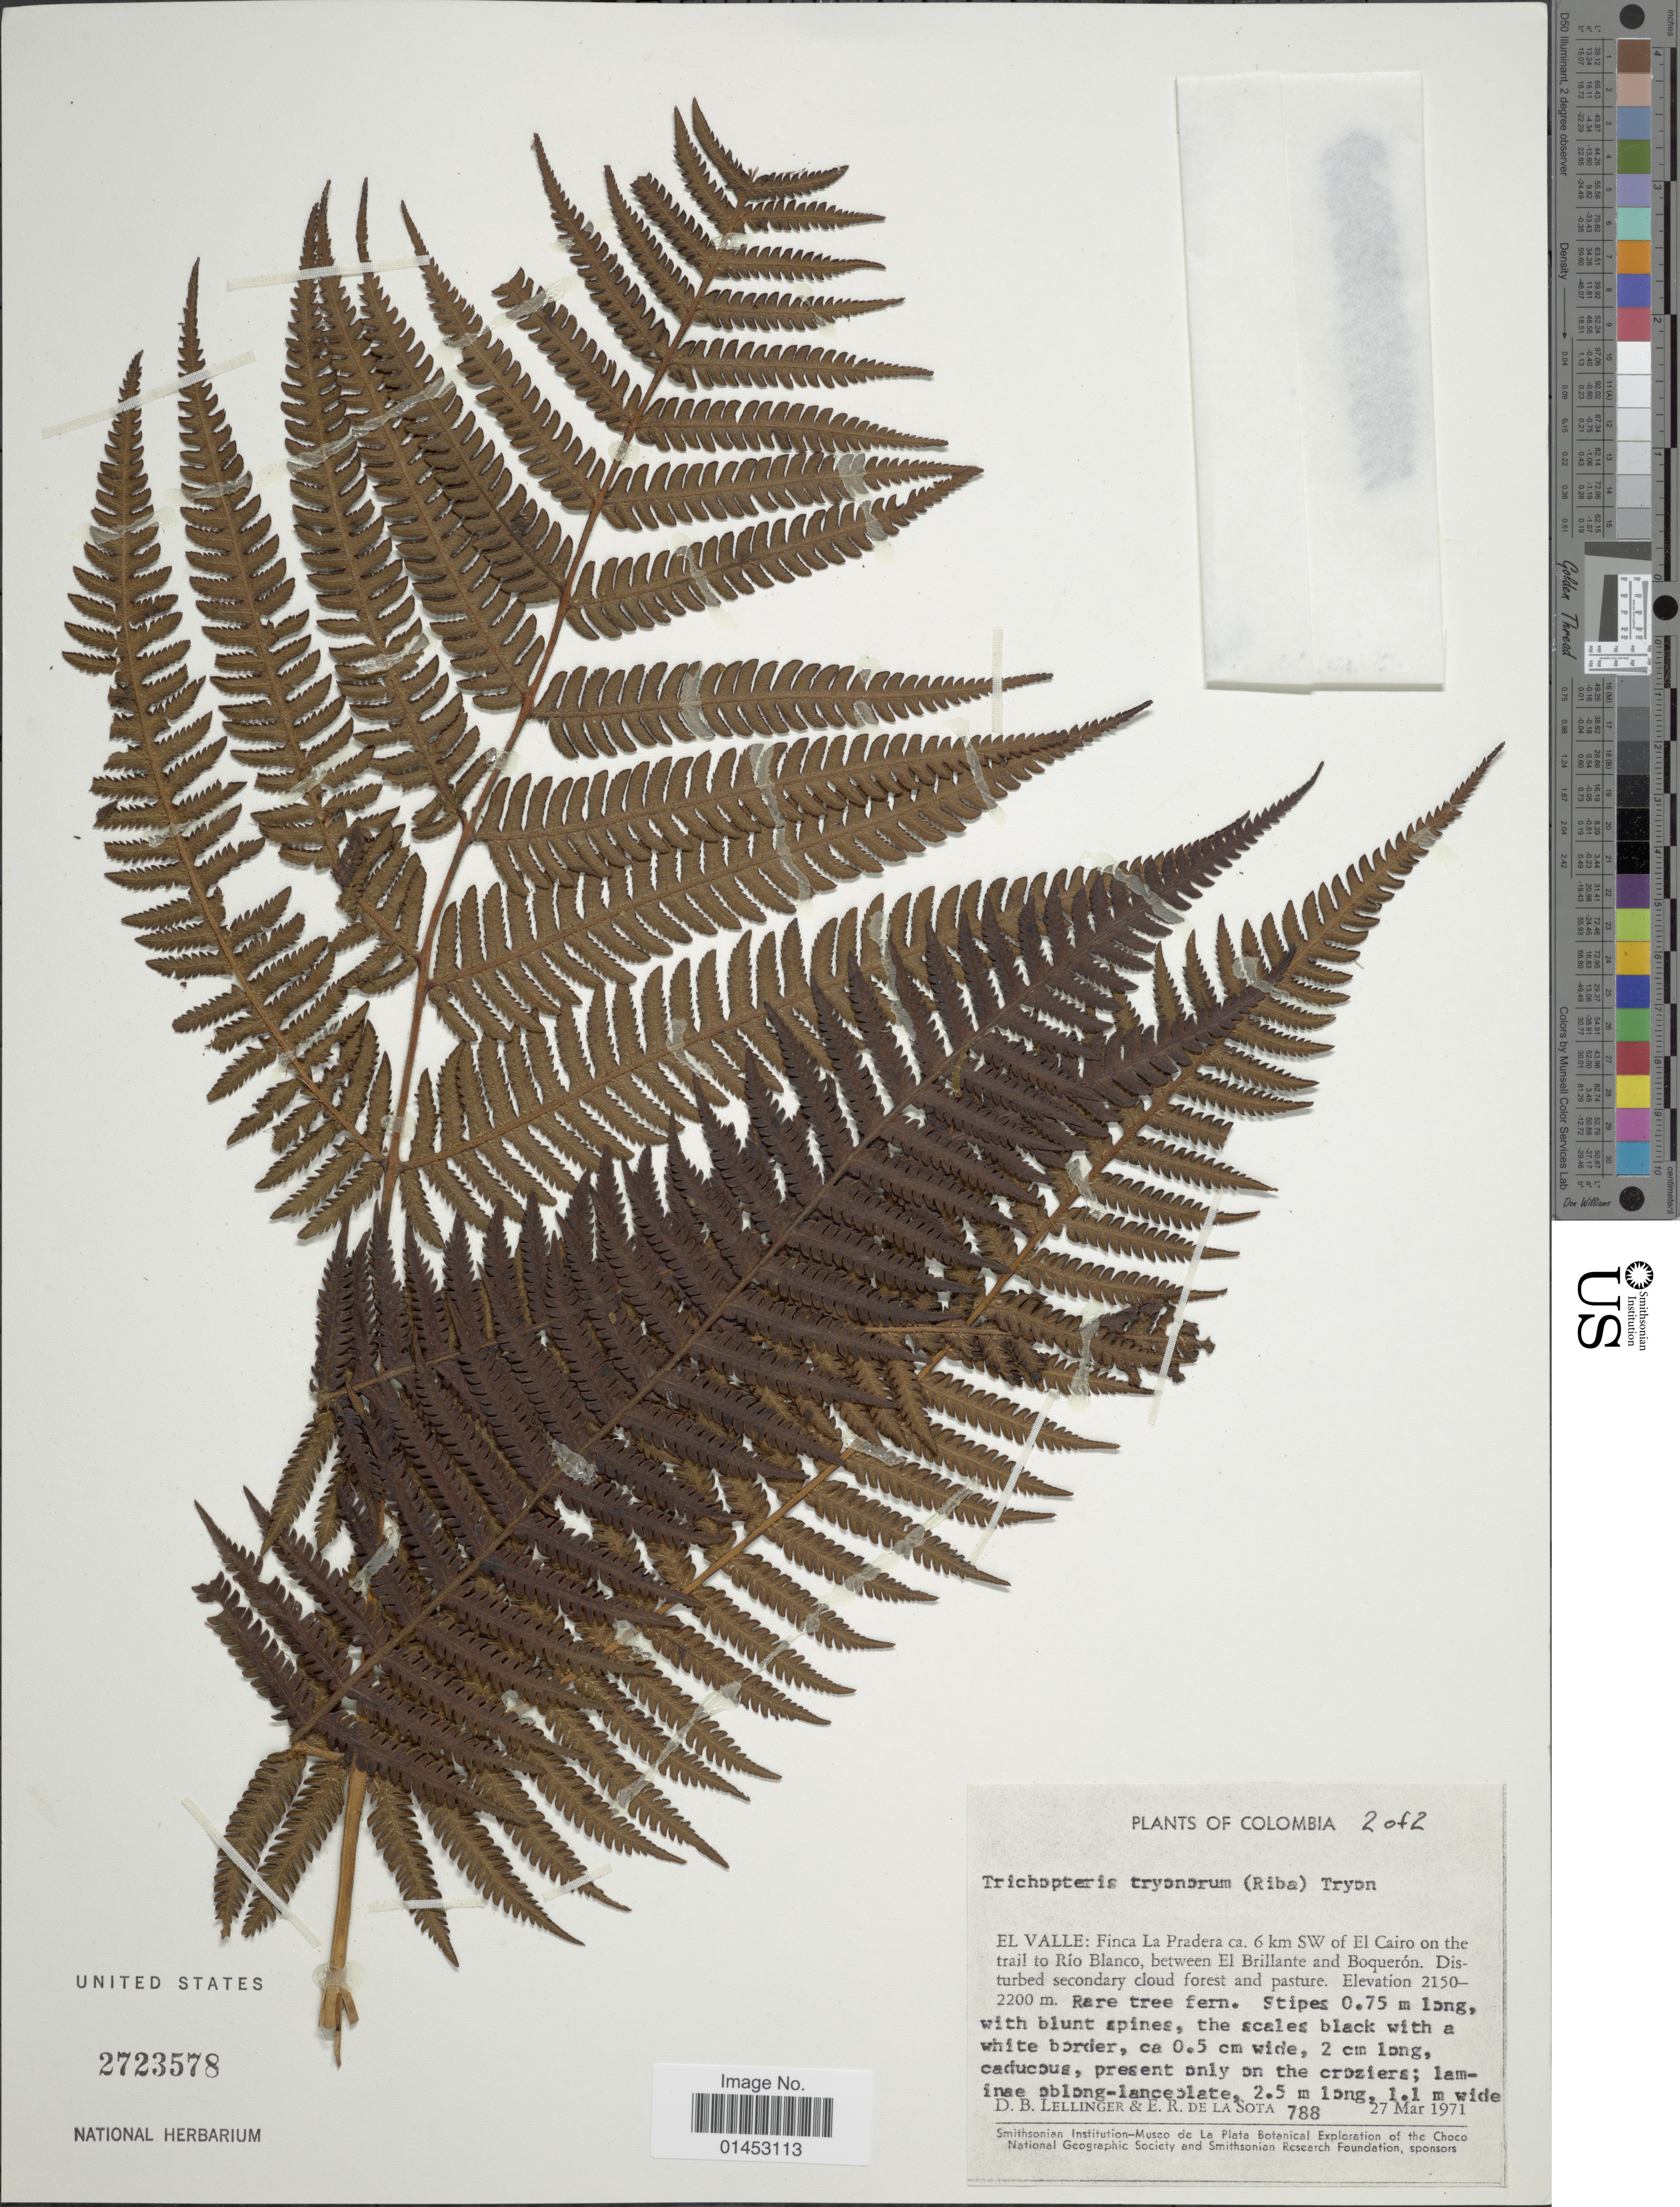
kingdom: Plantae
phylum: Tracheophyta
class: Polypodiopsida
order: Cyatheales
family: Cyatheaceae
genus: Cyathea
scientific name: Cyathea tryonorum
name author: (Riba) Lellinger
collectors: D. B. Lellinger & E. R. de la Sota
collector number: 788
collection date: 1971-03-27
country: Colombia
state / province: Valle del Cauca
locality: El Valle: Finca La Pradera ca. 6km SW of El Cairo on the trail to Rio Blanco, between El Brillante and Boqueron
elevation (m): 2150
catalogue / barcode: US 2723578